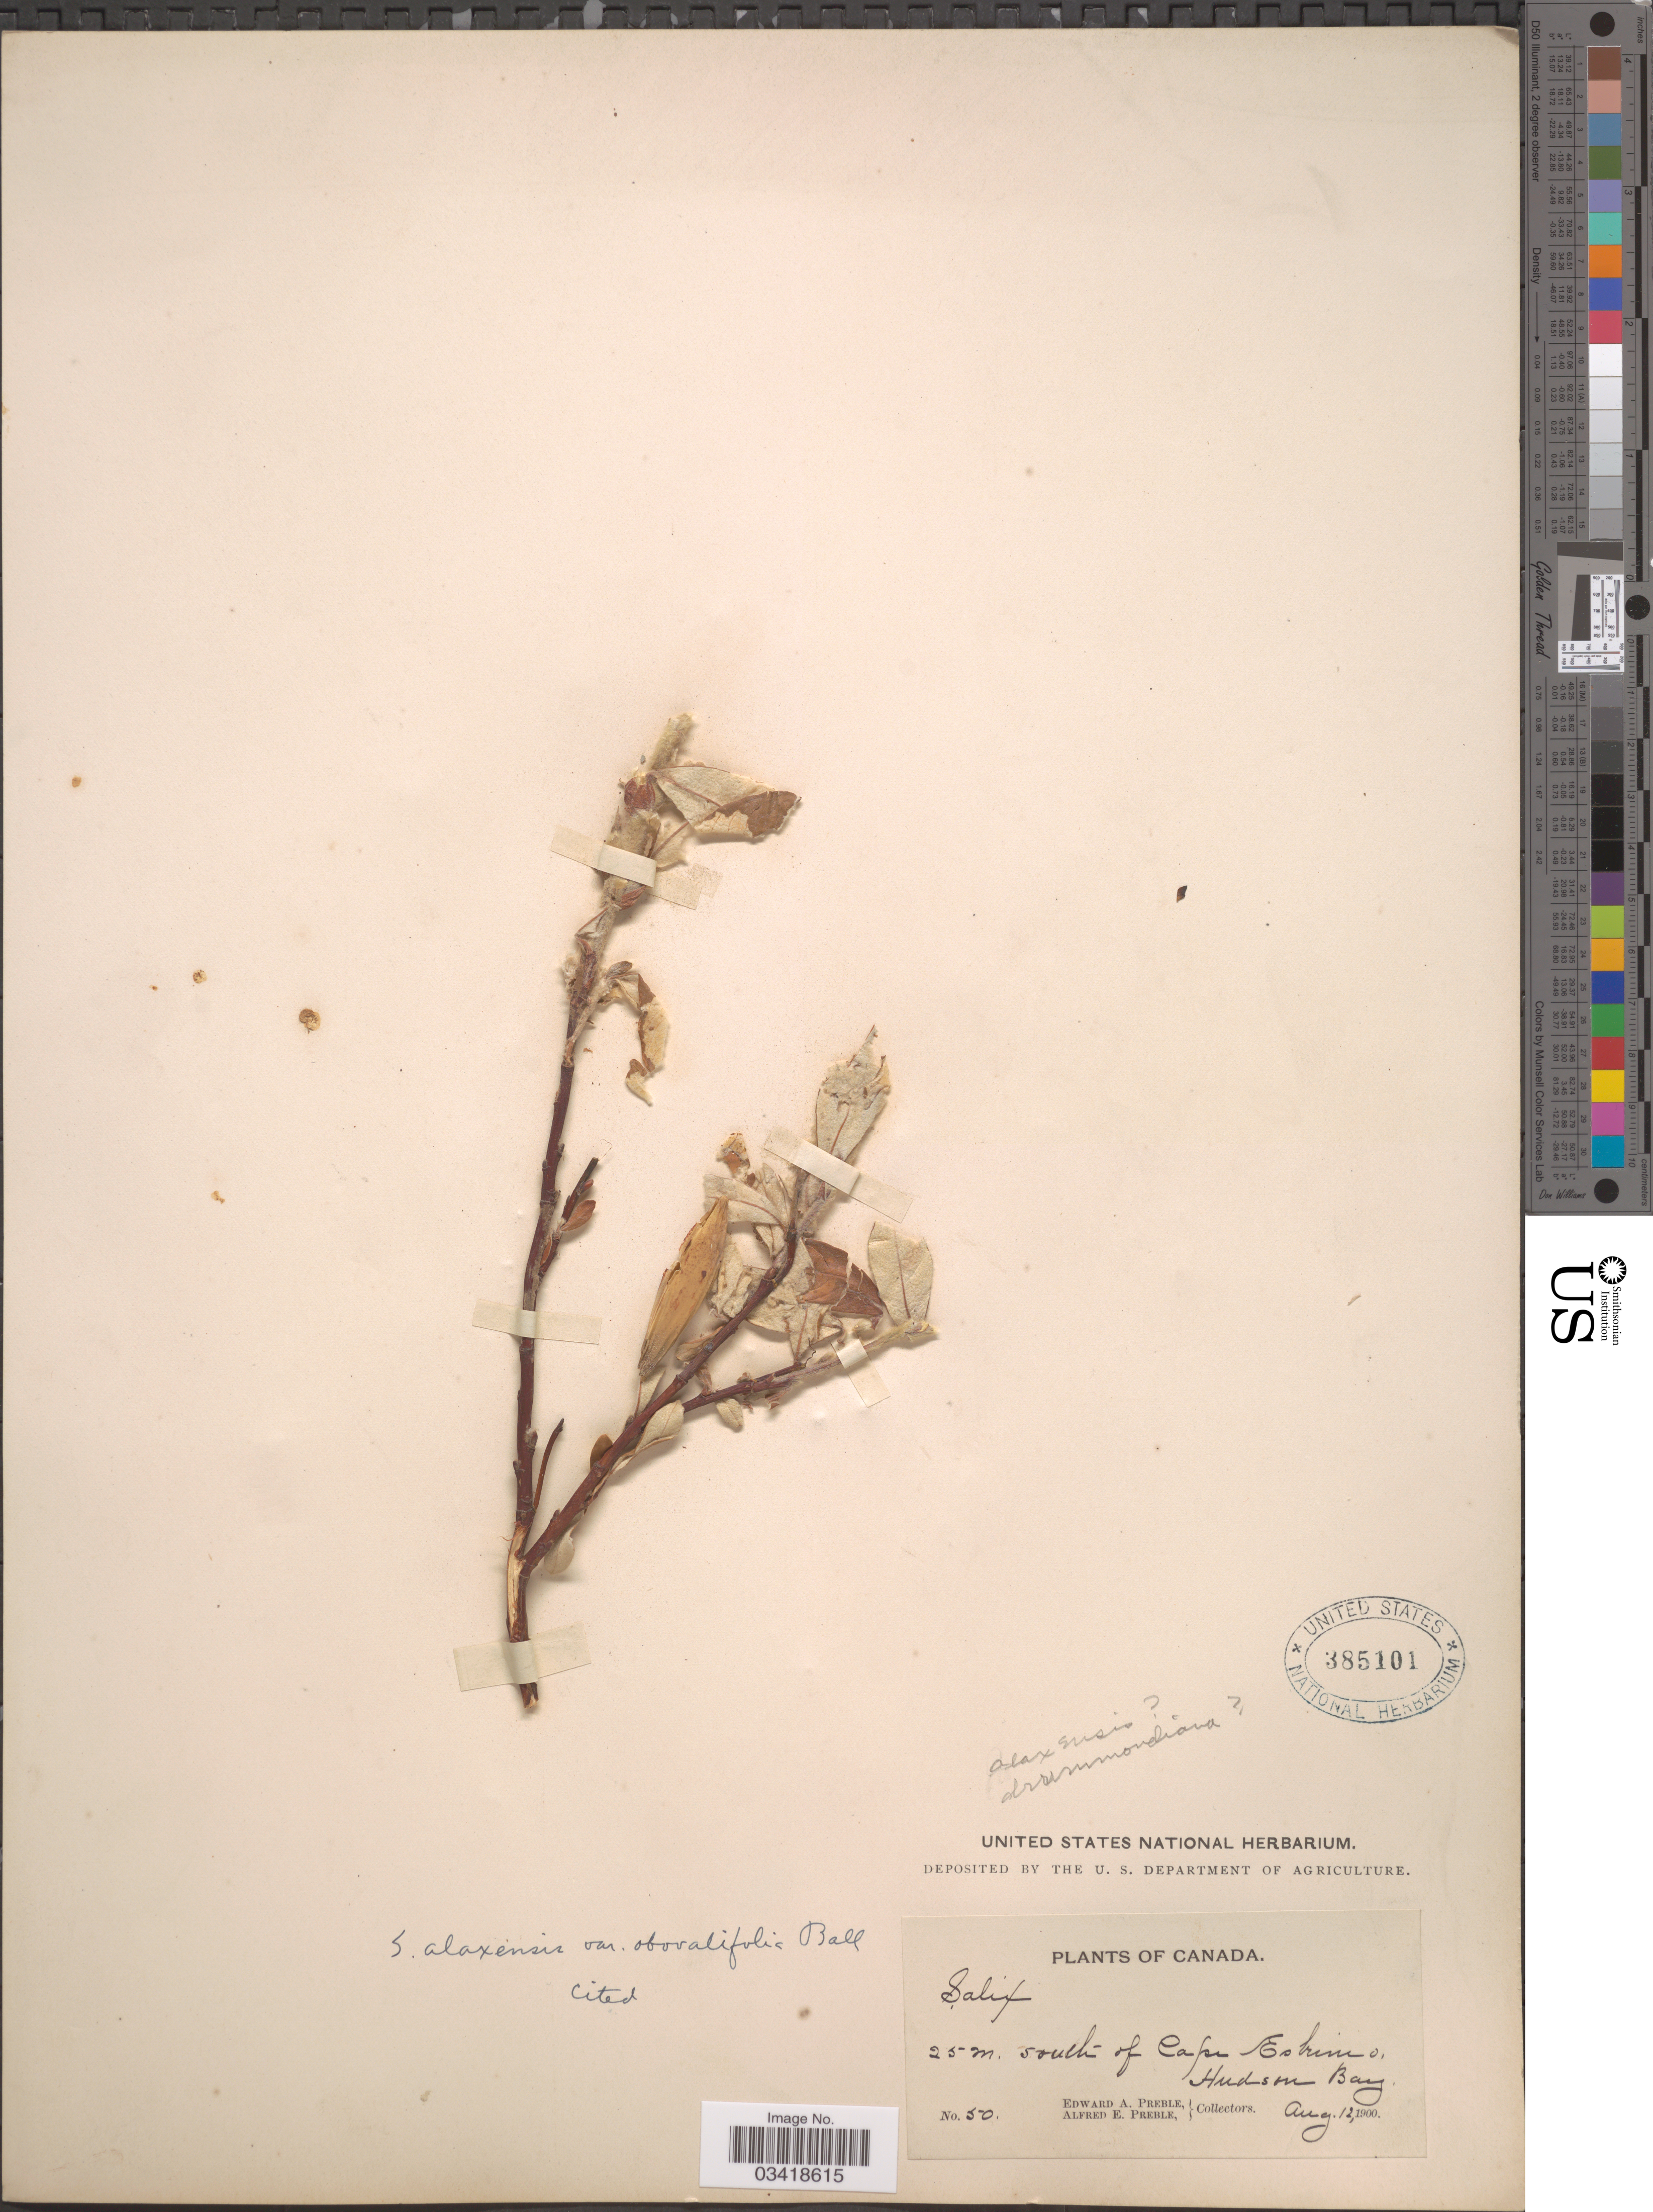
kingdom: Plantae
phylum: Tracheophyta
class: Magnoliopsida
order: Malpighiales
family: Salicaceae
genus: Salix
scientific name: Salix alaxensis var. obovalifolia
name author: C.R. Ball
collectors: E. Preble & A. Preble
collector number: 50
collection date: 1900-08-12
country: Canada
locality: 25 mi. south of Cape Eskimo, Hudson Bay.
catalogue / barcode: US 385101